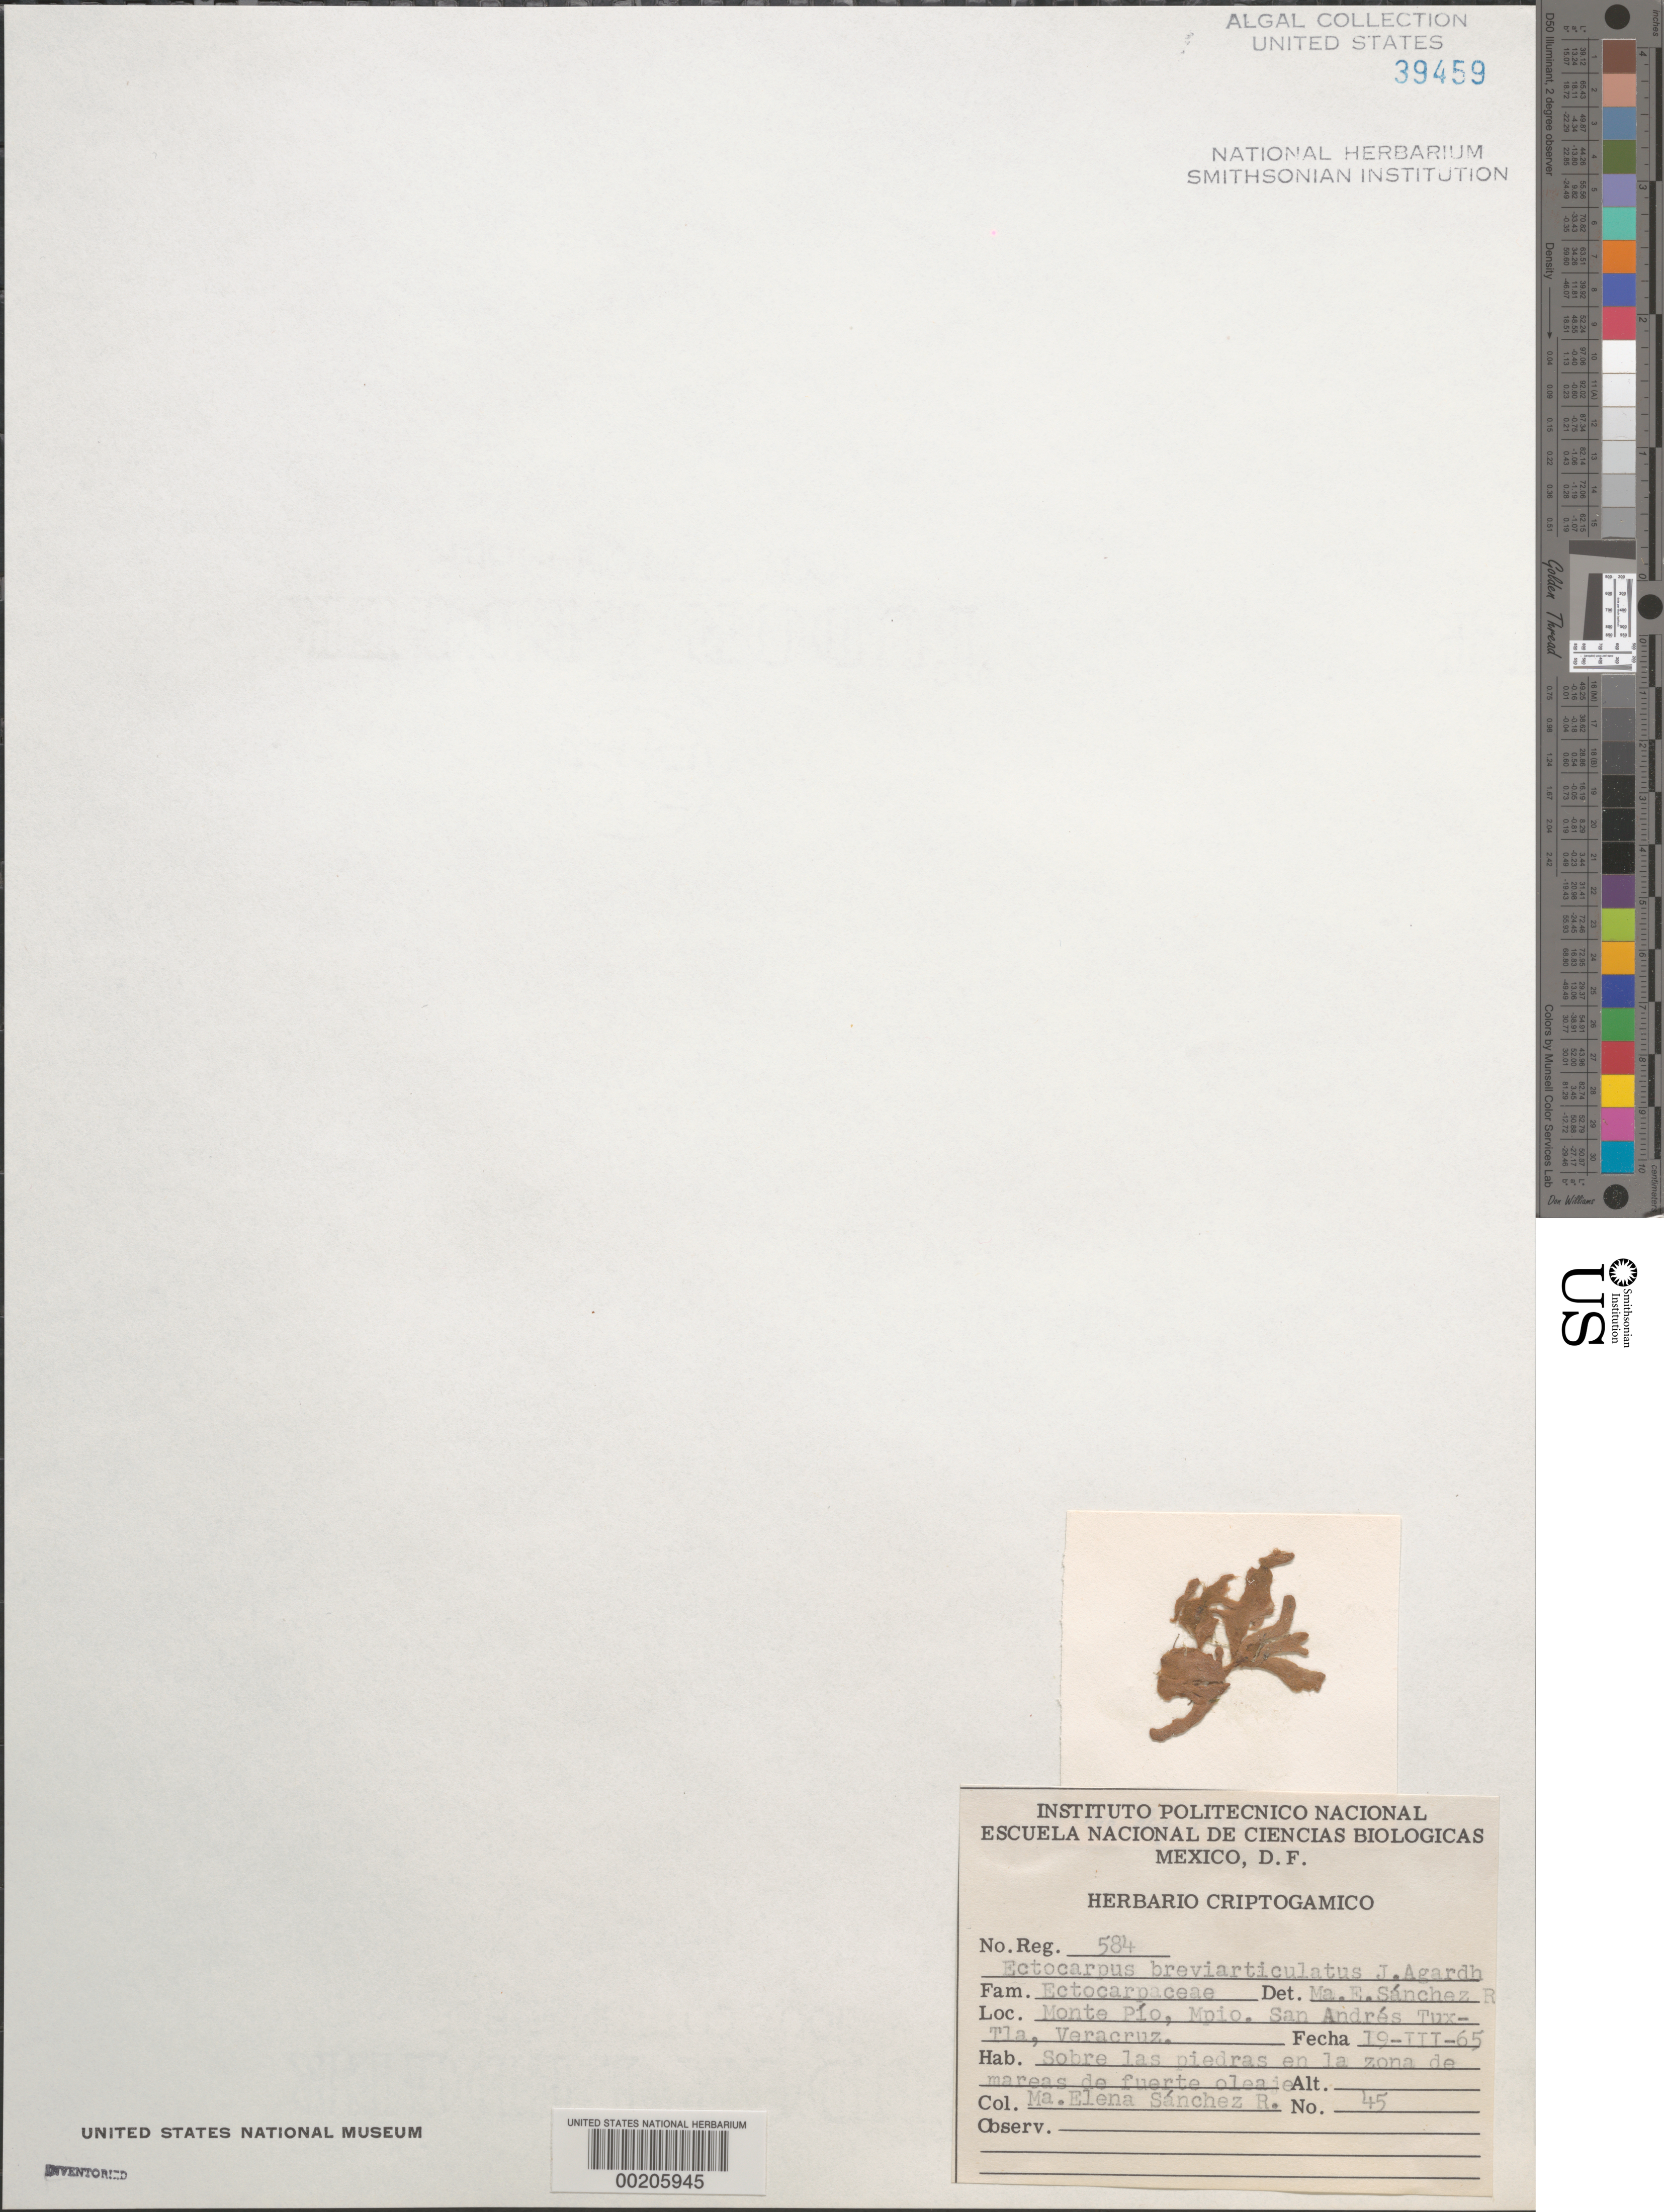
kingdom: Chromista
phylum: Ochrophyta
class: Phaeophyceae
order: Scytothamnales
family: Asteronemataceae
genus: Asteronema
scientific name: Asteronema breviarticulatum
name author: (J. Agardh) Ouriques & Bouzon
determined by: Algae name updating Project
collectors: M. Sánchez R.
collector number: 45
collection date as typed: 19 Mar 1965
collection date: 1965-03-19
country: Mexico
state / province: Veracruz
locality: San Andres Tuxtla, Monte Pio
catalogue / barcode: US 39459